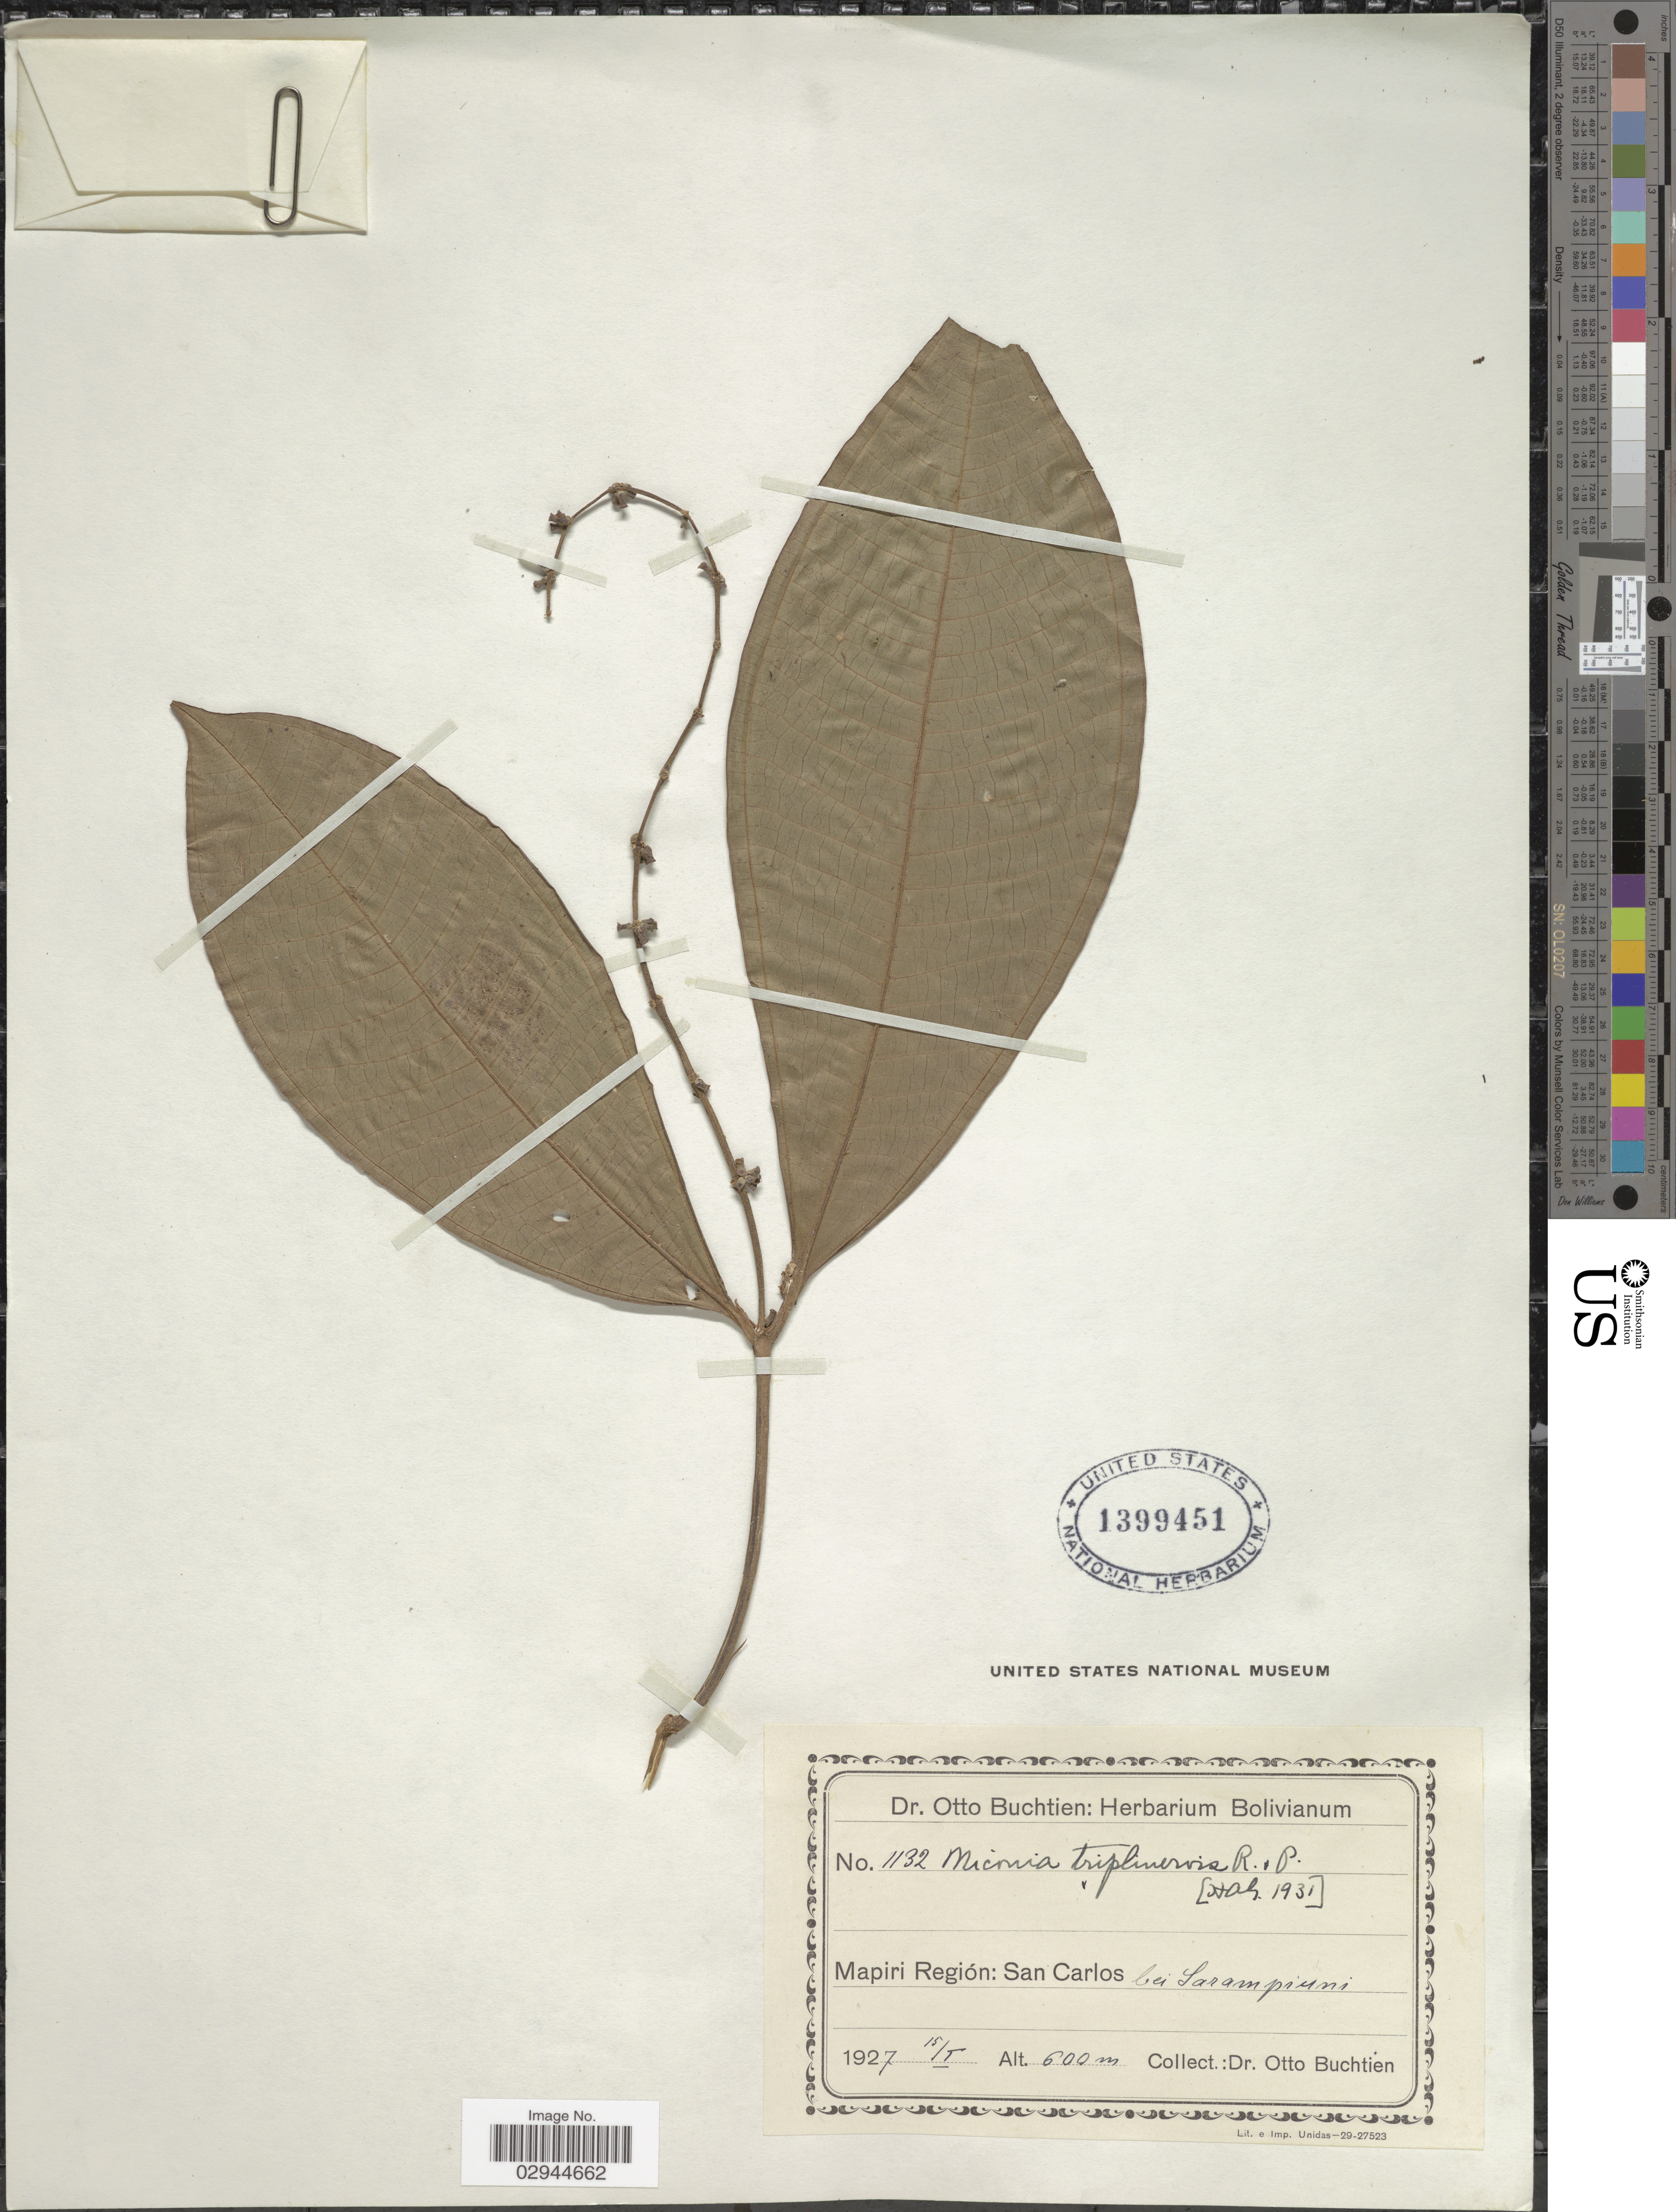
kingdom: Plantae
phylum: Tracheophyta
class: Magnoliopsida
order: Myrtales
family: Melastomataceae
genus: Miconia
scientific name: Miconia triplinervis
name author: Ruiz & Pav.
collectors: O. Buchtien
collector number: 1132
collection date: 1927-01-15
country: Bolivia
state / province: La Paz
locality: Mapiri Región, San Carlos bei Sarampiuni.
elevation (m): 600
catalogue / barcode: US 1399451